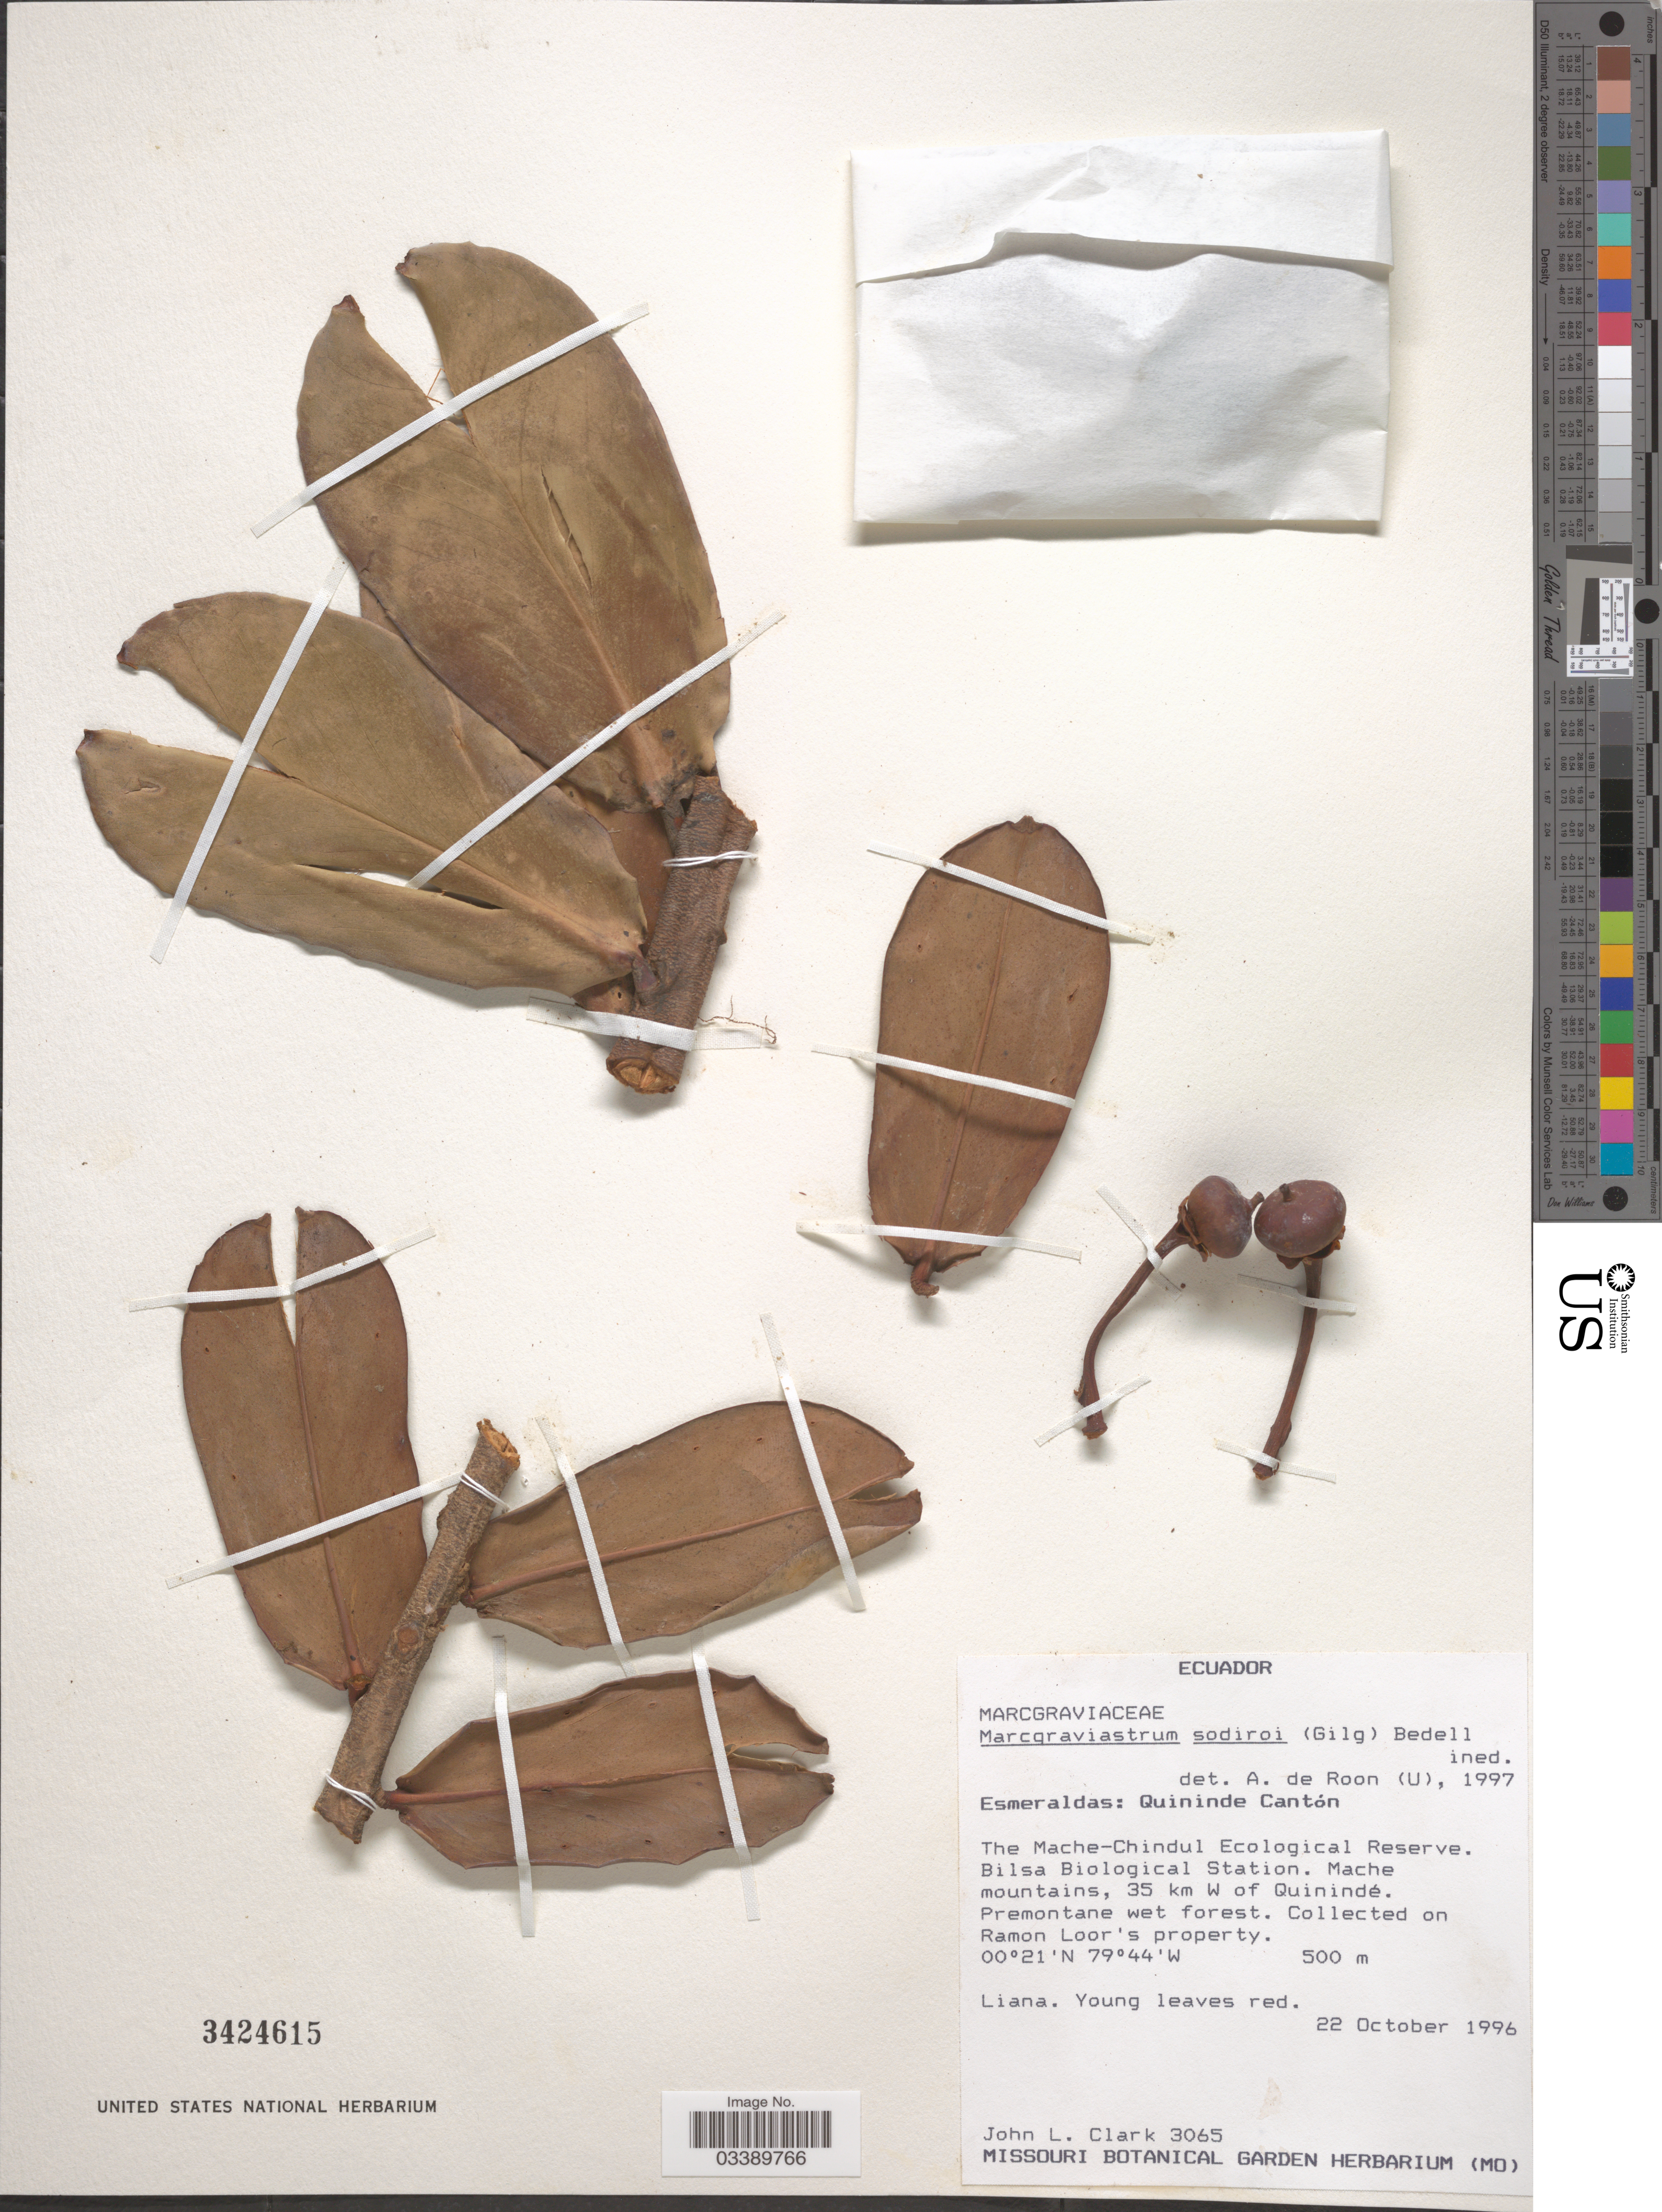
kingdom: Plantae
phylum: Tracheophyta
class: Magnoliopsida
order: Ericales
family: Marcgraviaceae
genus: Marcgraviastrum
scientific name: Marcgraviastrum sodiroi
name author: (Gilg) Bedell ex S. Dressler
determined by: de Roon, A. C.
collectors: J. L. Clark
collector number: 3065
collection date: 1996-10-22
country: Ecuador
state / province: Esmeraldas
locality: Quininde Cantón. The Mache-Chindul Ecological Reserve. Bilsa Biological Station. Mache mountains, 35 km W of Quinindé. On Ramon Loor's property.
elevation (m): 500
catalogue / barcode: US 3424615